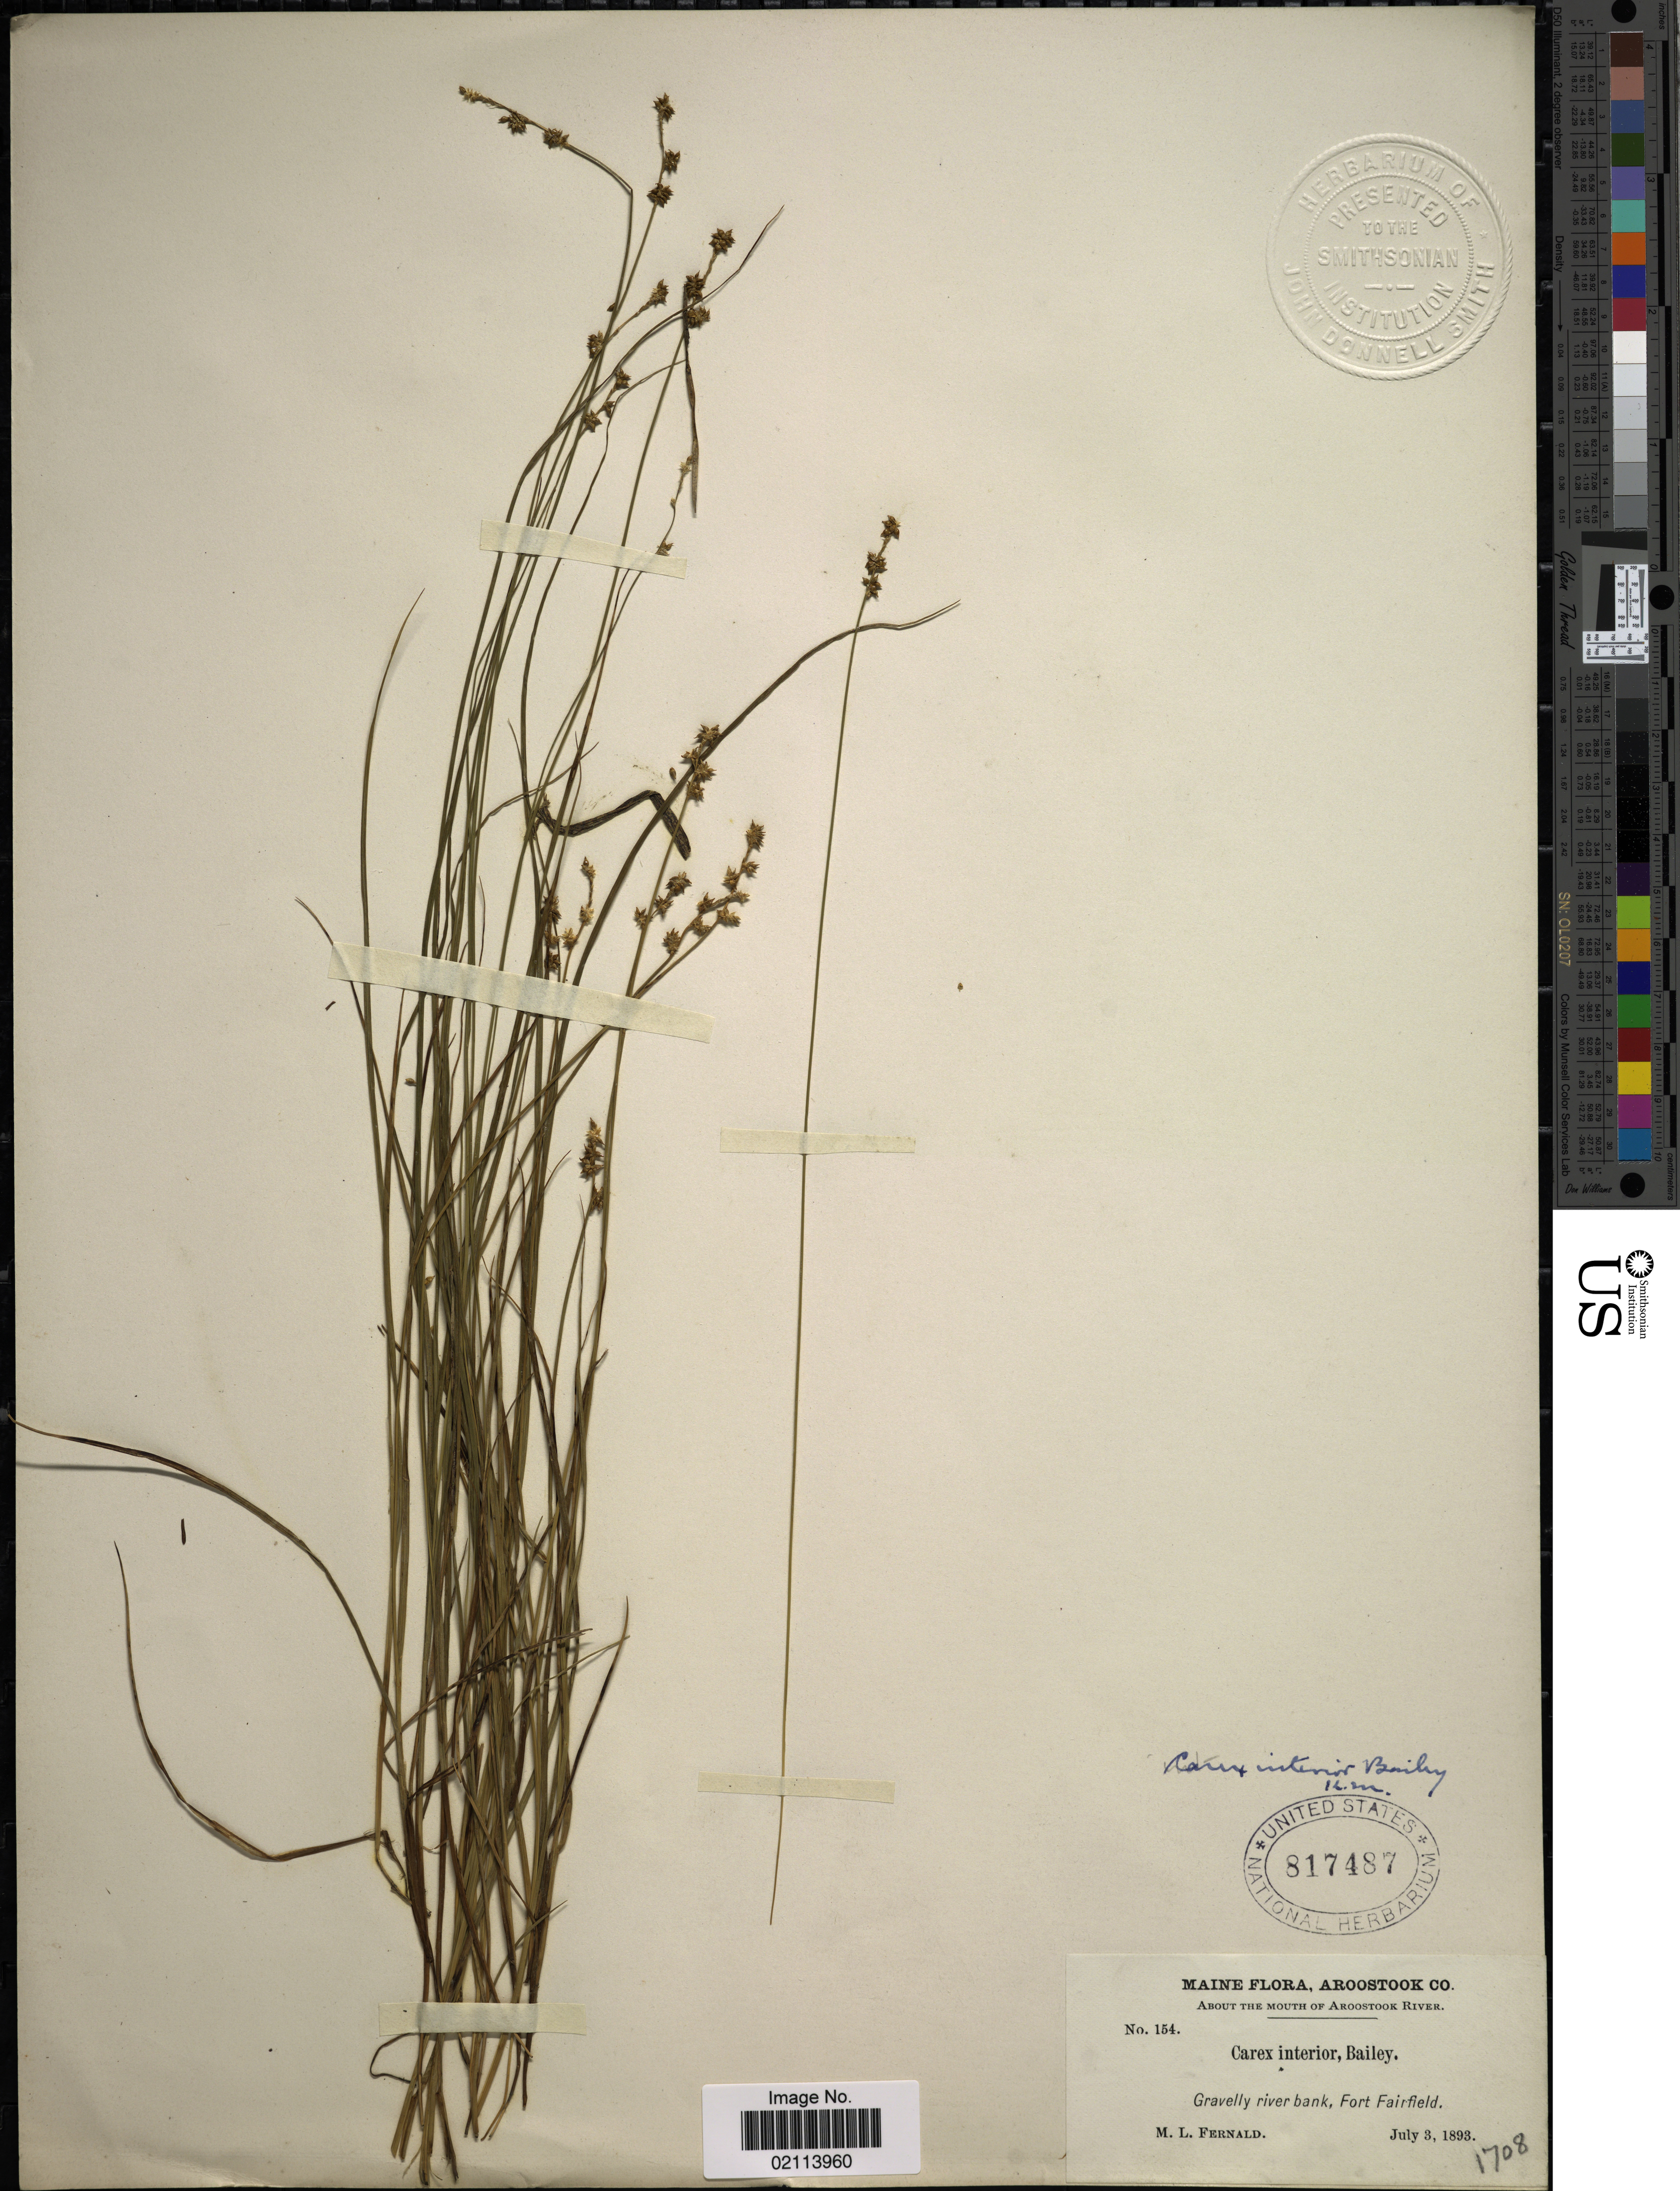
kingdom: Plantae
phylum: Tracheophyta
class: Liliopsida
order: Poales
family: Cyperaceae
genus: Carex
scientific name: Carex interior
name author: L.H. Bailey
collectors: M. L. Fernald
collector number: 154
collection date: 1893-07-03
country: United States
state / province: Maine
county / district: Aroostook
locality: about the mouth of Aroostook River, Gravelly river bank, Fort Fairfield.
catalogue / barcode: US 817487